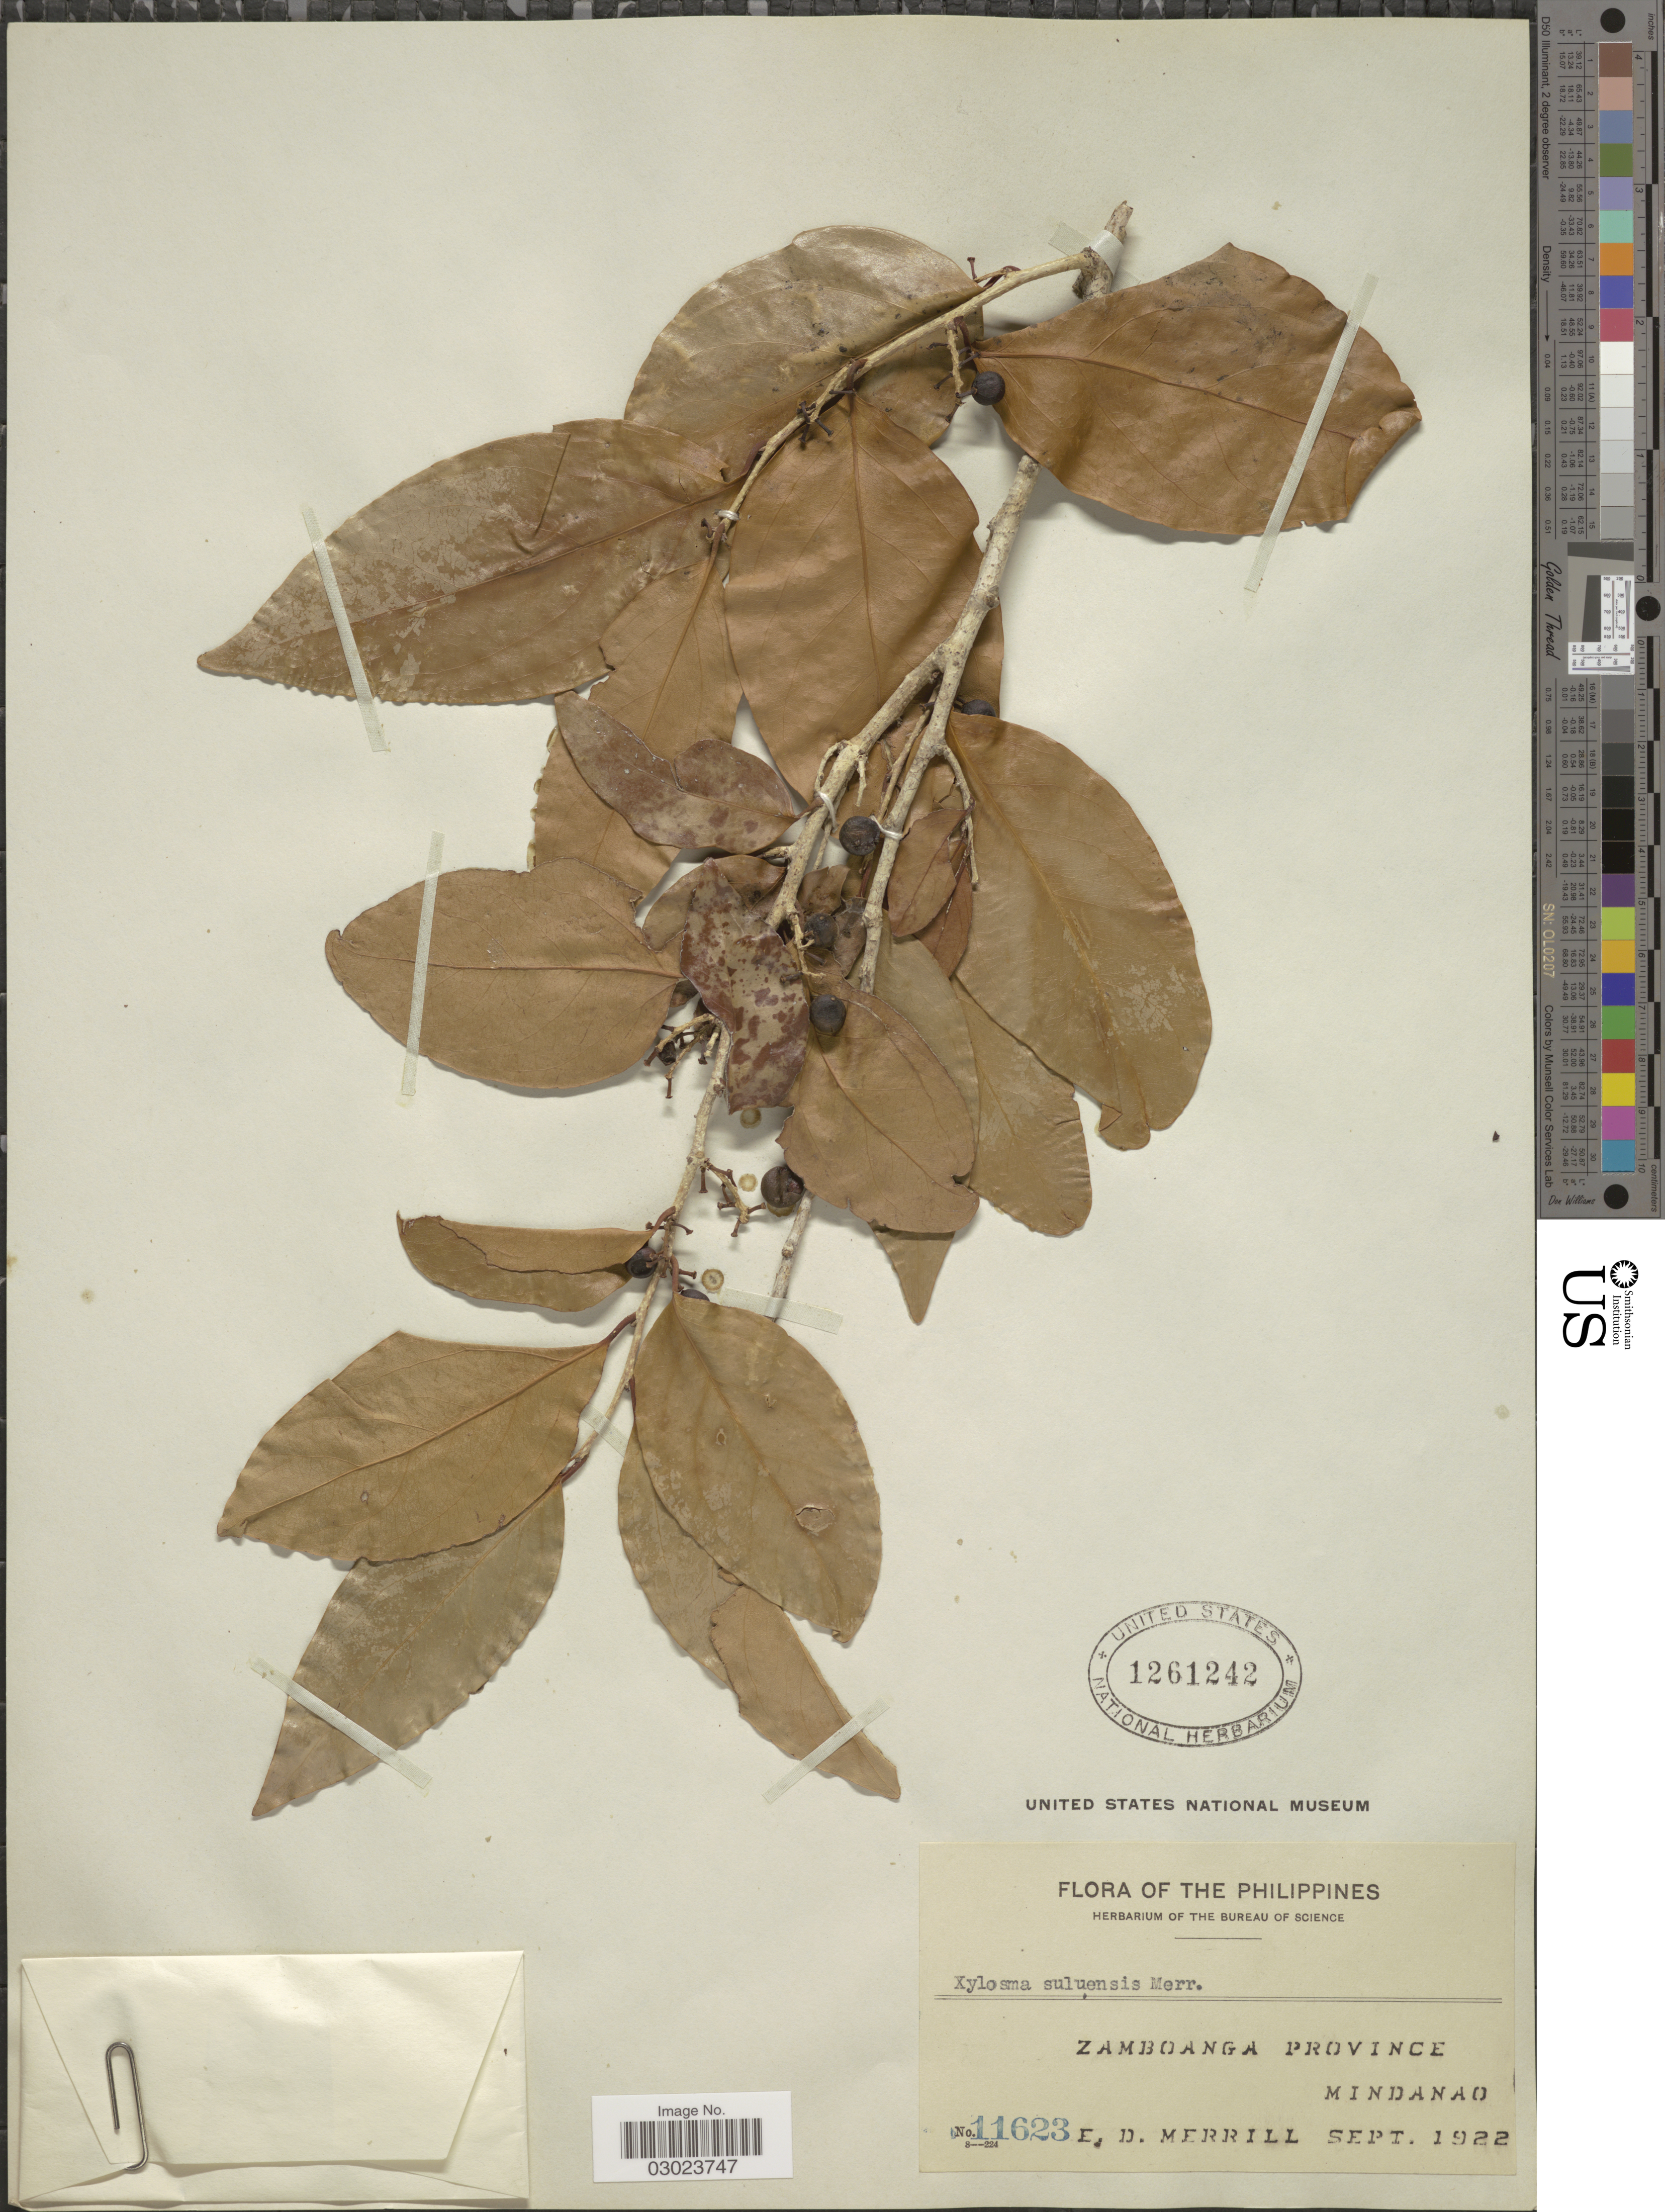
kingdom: Plantae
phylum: Tracheophyta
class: Magnoliopsida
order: Malpighiales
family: Salicaceae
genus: Xylosma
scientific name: Xylosma suluensis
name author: Merr.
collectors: E. D. Merrill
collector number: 11623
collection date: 1922-09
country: Philippines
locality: Zamboanga Province. Mindanao.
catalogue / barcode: US 1261242